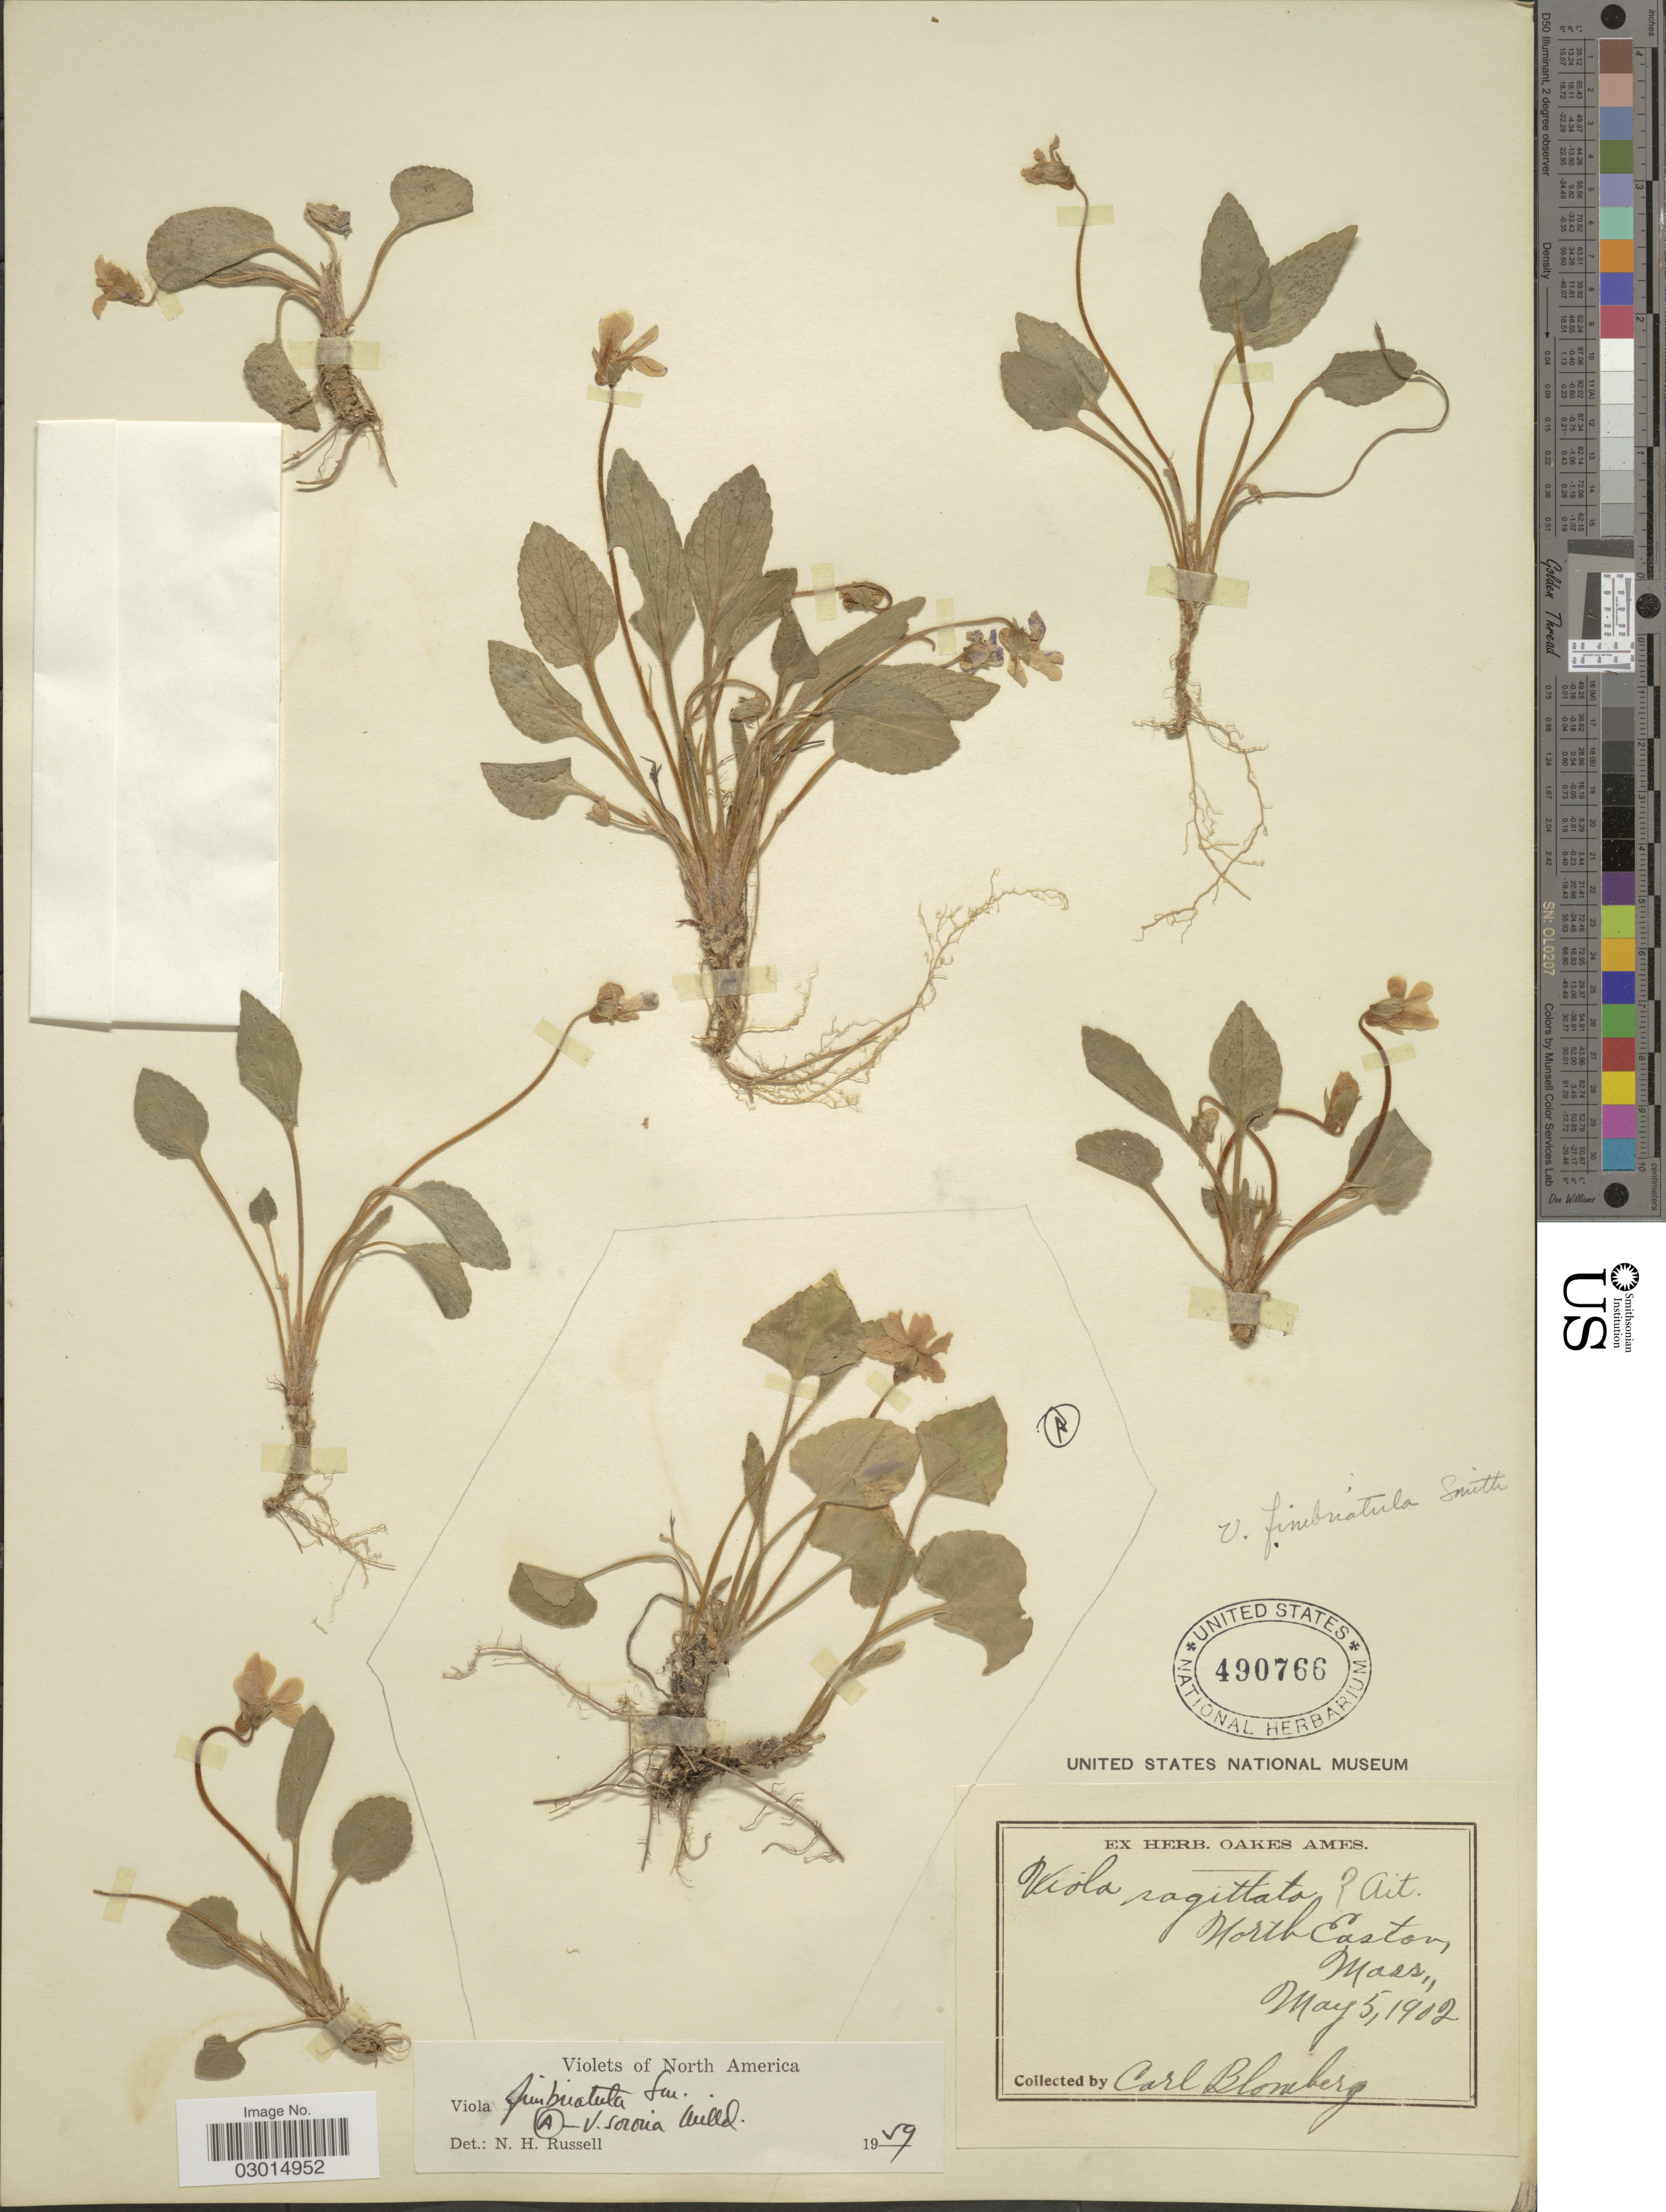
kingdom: Plantae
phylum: Tracheophyta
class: Magnoliopsida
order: Malpighiales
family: Violaceae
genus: Viola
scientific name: Viola fimbriatula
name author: Small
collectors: A. Blomberg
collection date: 1902-05-05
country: United States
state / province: Massachusetts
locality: North Easton.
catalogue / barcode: US 490766